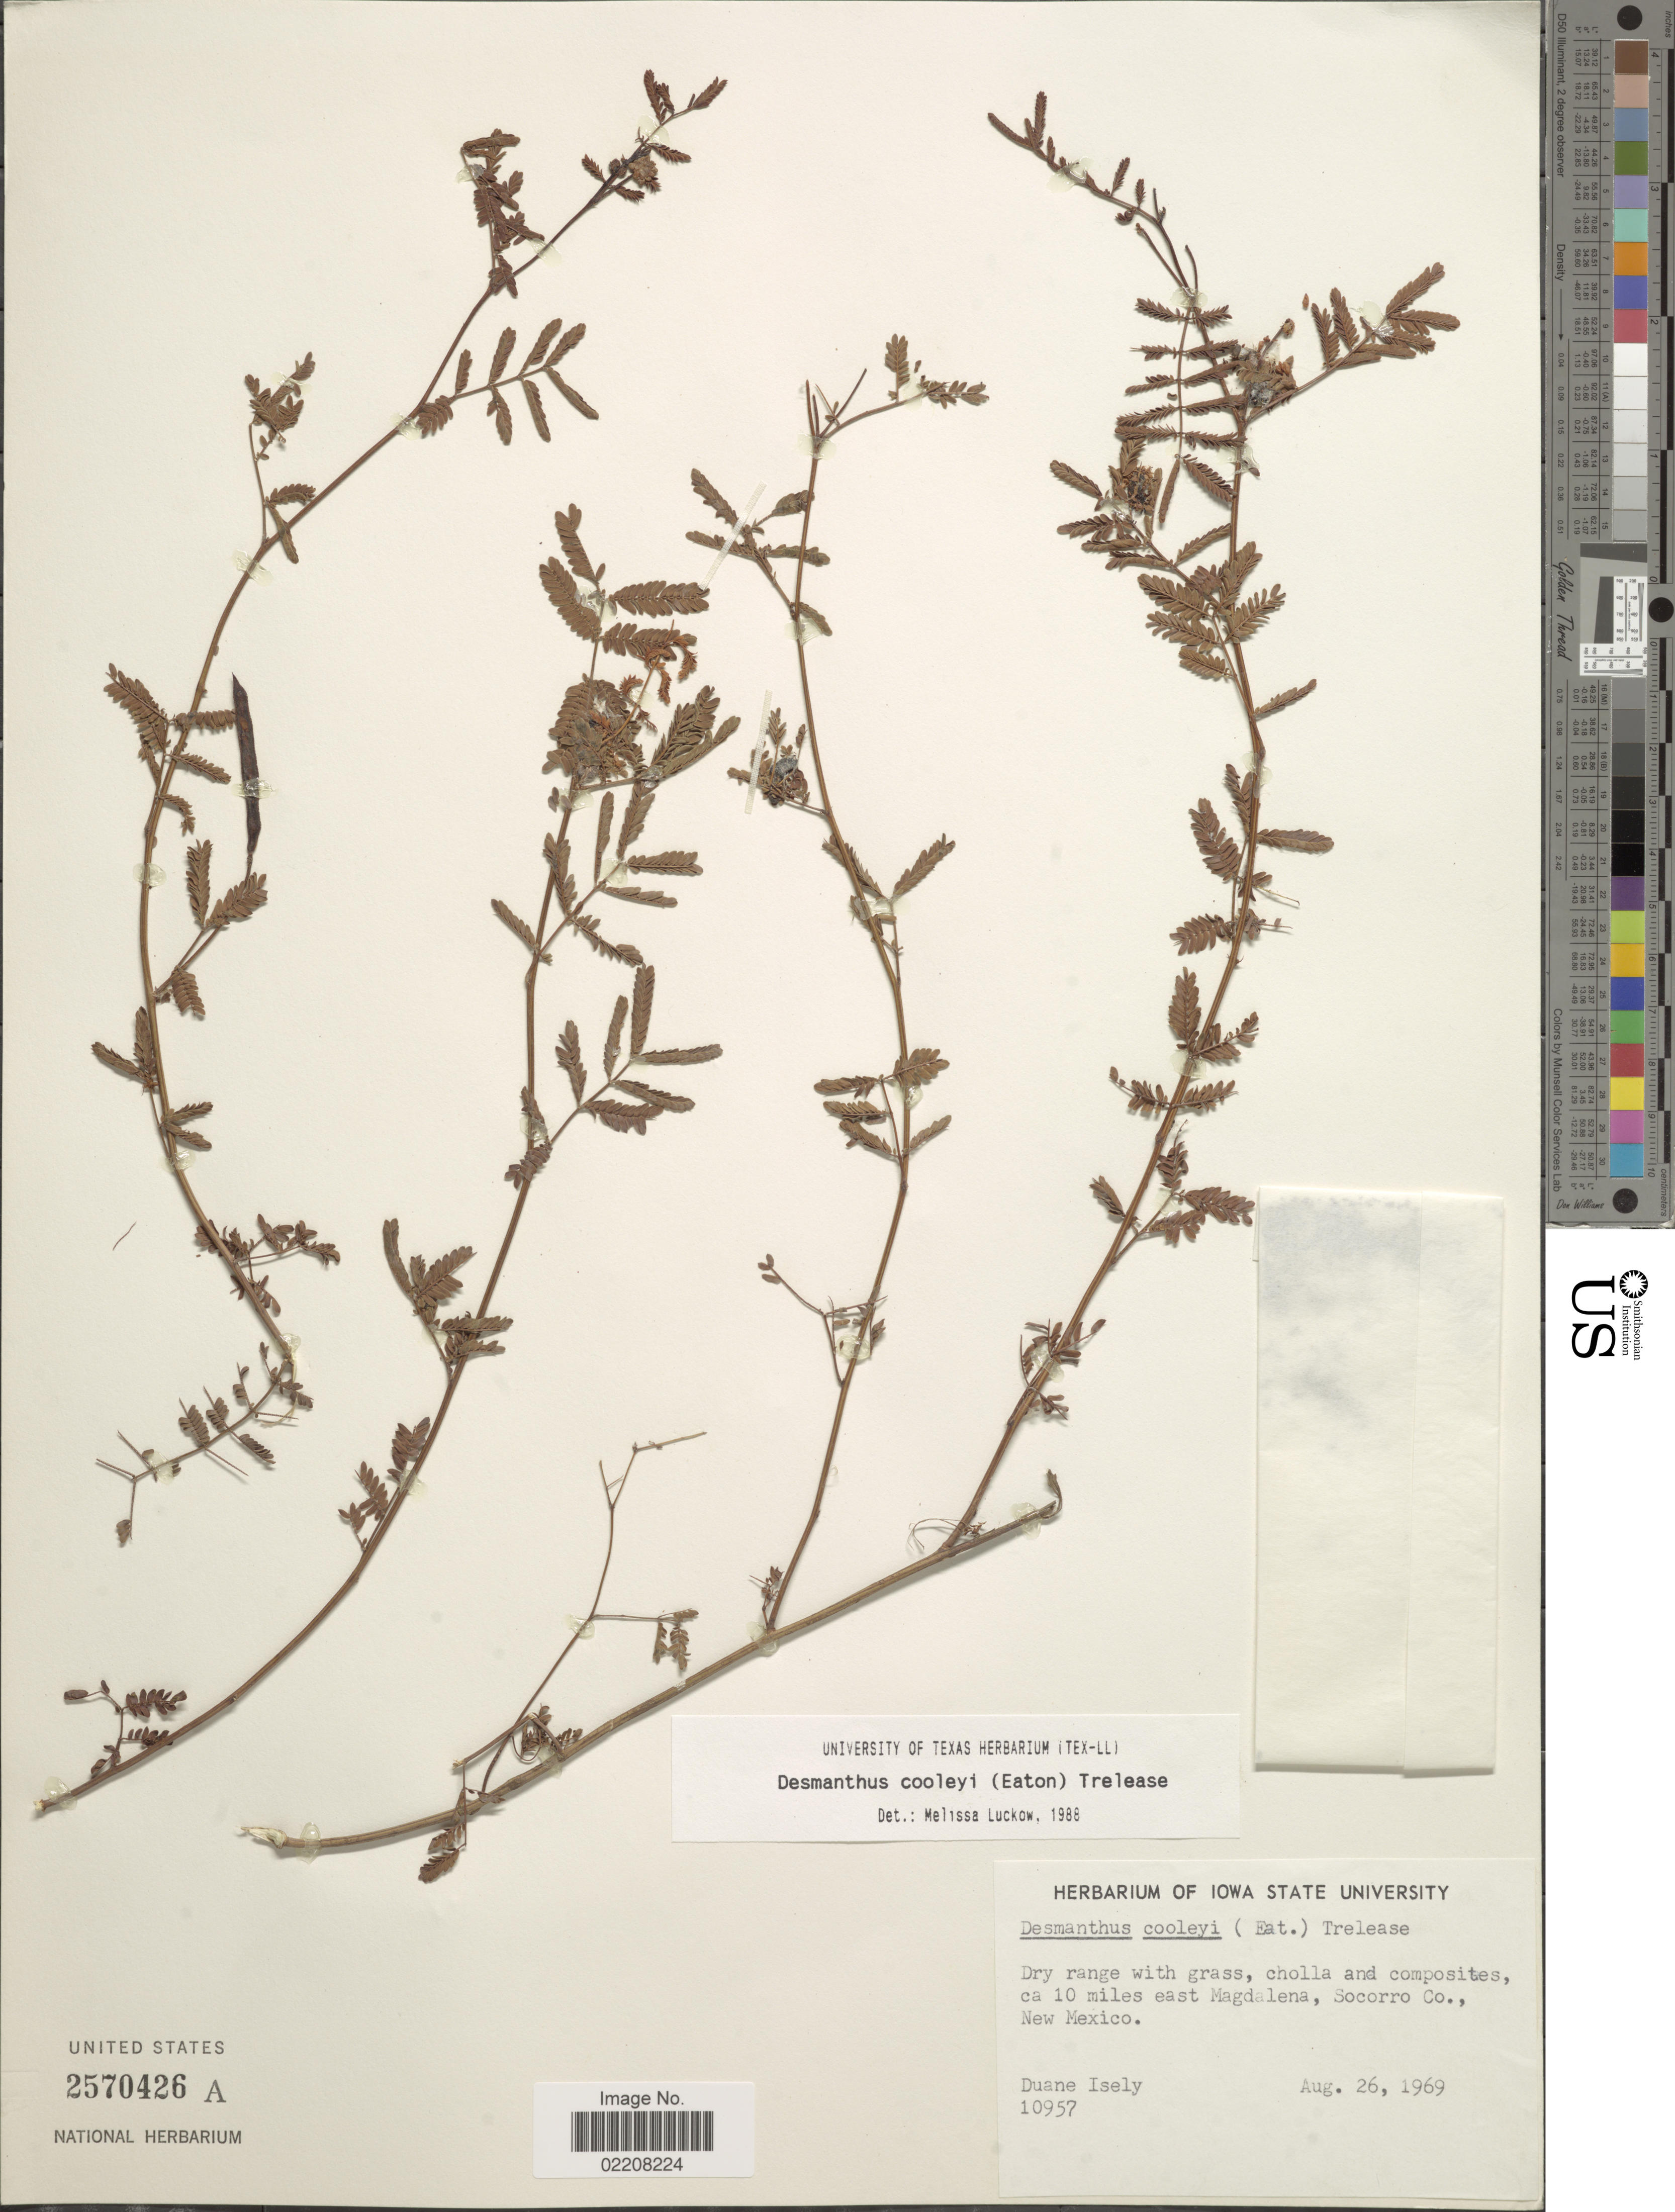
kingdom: Plantae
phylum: Tracheophyta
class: Magnoliopsida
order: Fabales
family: Fabaceae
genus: Desmanthus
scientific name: Desmanthus cooleyi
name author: (Eaton) Trel.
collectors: D. Isely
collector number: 10957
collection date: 1969-08-26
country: United States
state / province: New Mexico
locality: Ca 10 miles east Magdalena, Socorro Co.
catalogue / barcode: US 2570426A